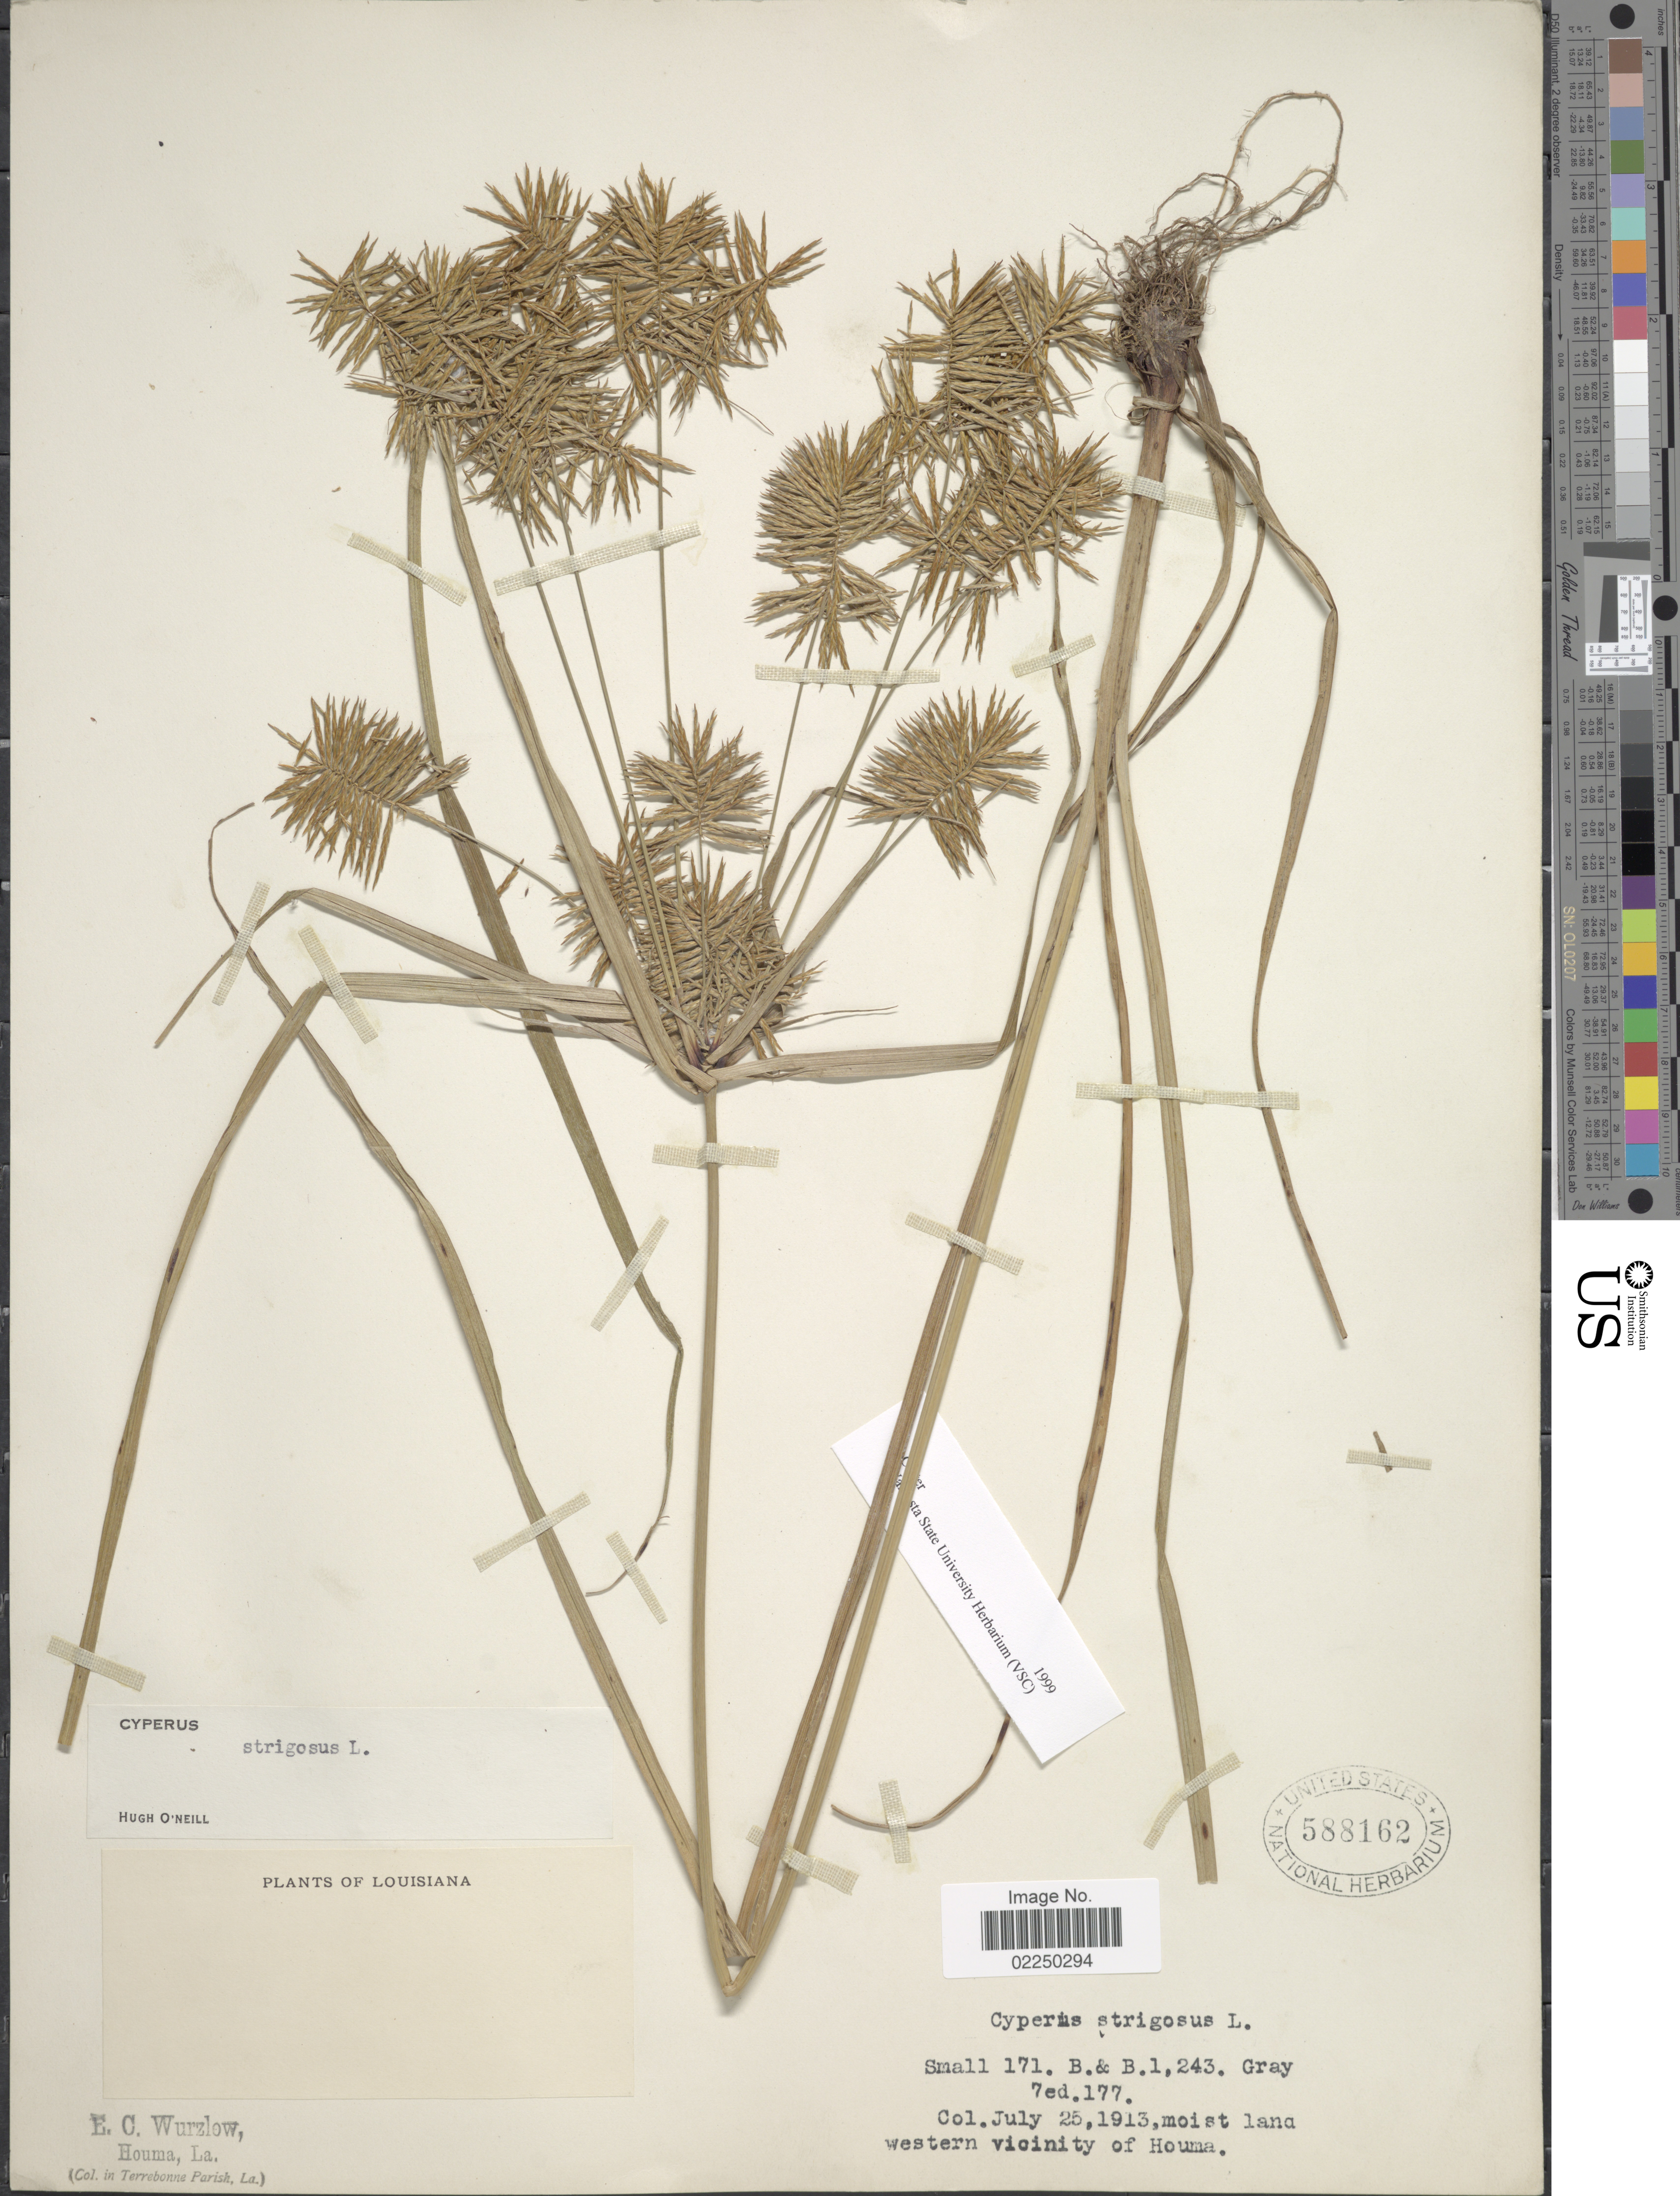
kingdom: Plantae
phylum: Tracheophyta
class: Liliopsida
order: Poales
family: Cyperaceae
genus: Cyperus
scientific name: Cyperus strigosus L.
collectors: E. Wurzlow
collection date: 1913-07-25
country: United States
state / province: Louisiana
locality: Terrebonne Parish. Moist land western vicinity of Houma.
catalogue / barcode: US 588162